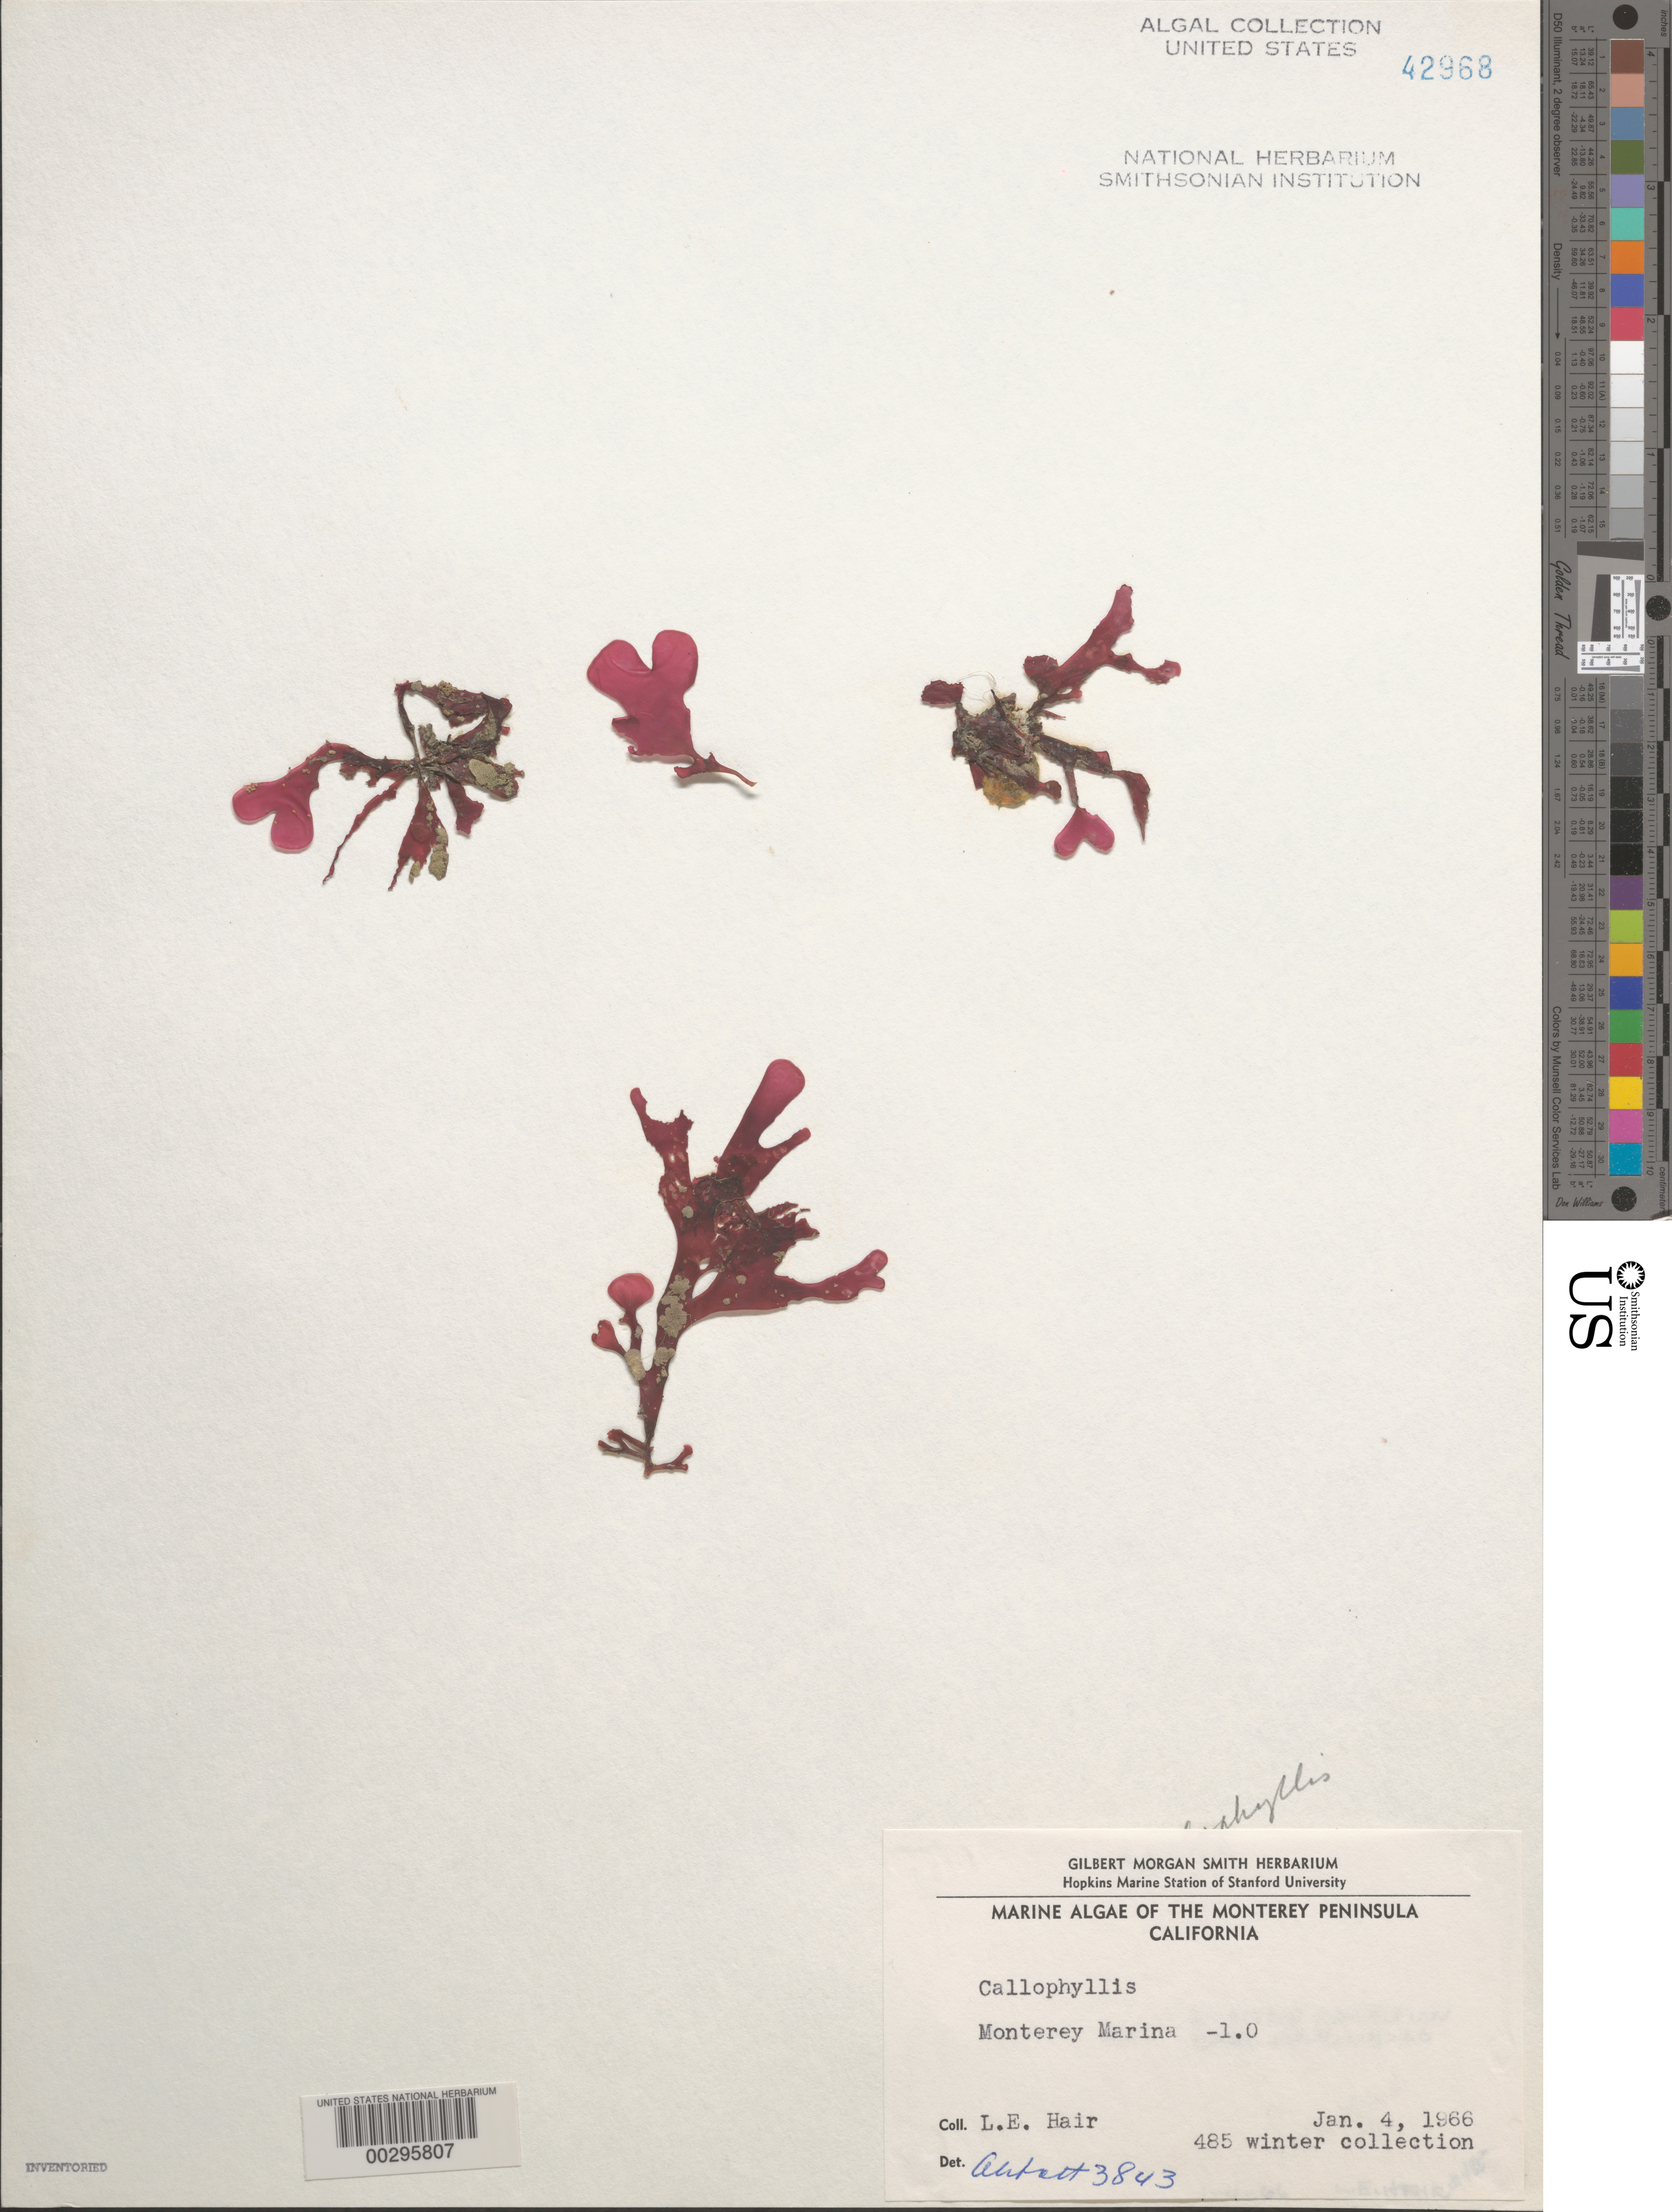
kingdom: Plantae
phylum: Rhodophyta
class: Florideophyceae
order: Gigartinales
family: Kallymeniaceae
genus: Callophyllis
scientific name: Callophyllis sp.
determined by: Abbott, Isabella A.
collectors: L. Hair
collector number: LEH 485 & IAA 3843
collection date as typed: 04 Jan 1966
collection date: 1966-01-04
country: United States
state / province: California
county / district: Monterey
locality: Monterey Marina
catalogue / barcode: US 42968